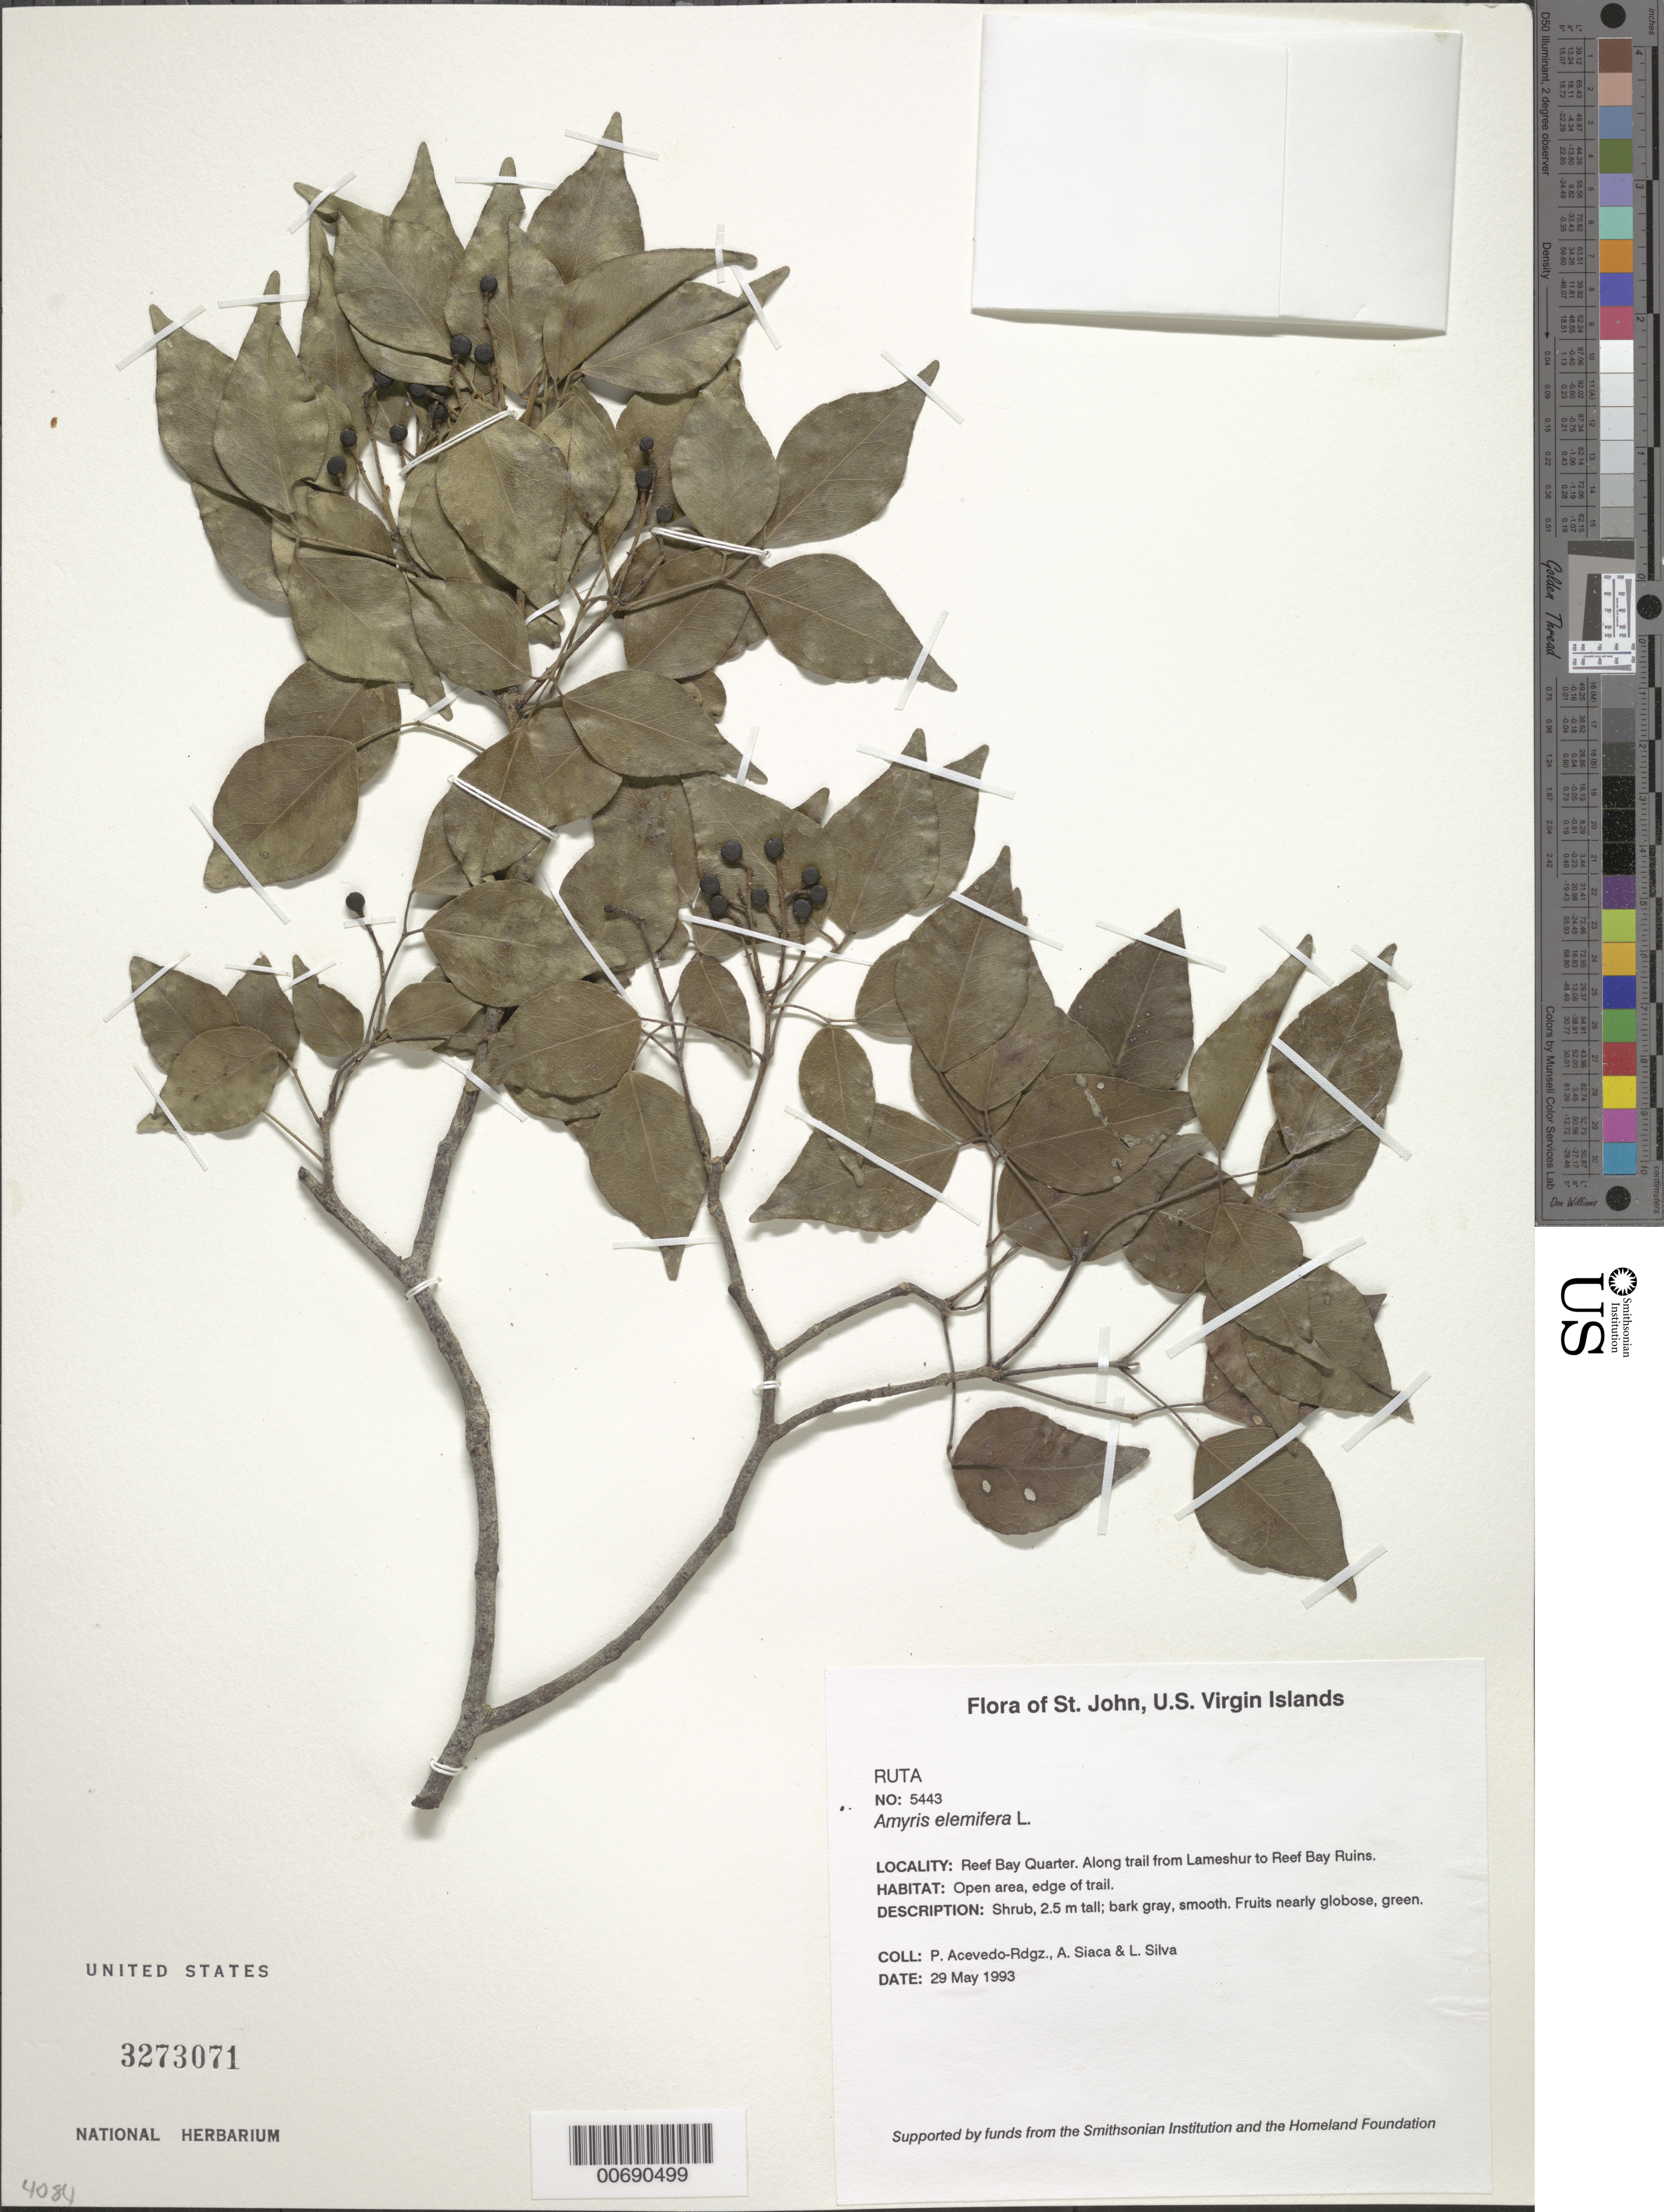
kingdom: Plantae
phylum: Tracheophyta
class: Magnoliopsida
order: Sapindales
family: Rutaceae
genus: Amyris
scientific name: Amyris elemifera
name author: L.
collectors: P. Acevedo-Rodr., A. Siaca & L. Silva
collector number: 5443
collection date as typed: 29 May 1993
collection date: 1993-05-29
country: U.S. Virgin Islands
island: St. John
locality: Reef Bay Quarter. Along trail from Lameshur to Reef Bay Ruins.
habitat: Open area, edge of trail.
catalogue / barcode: US 3273071